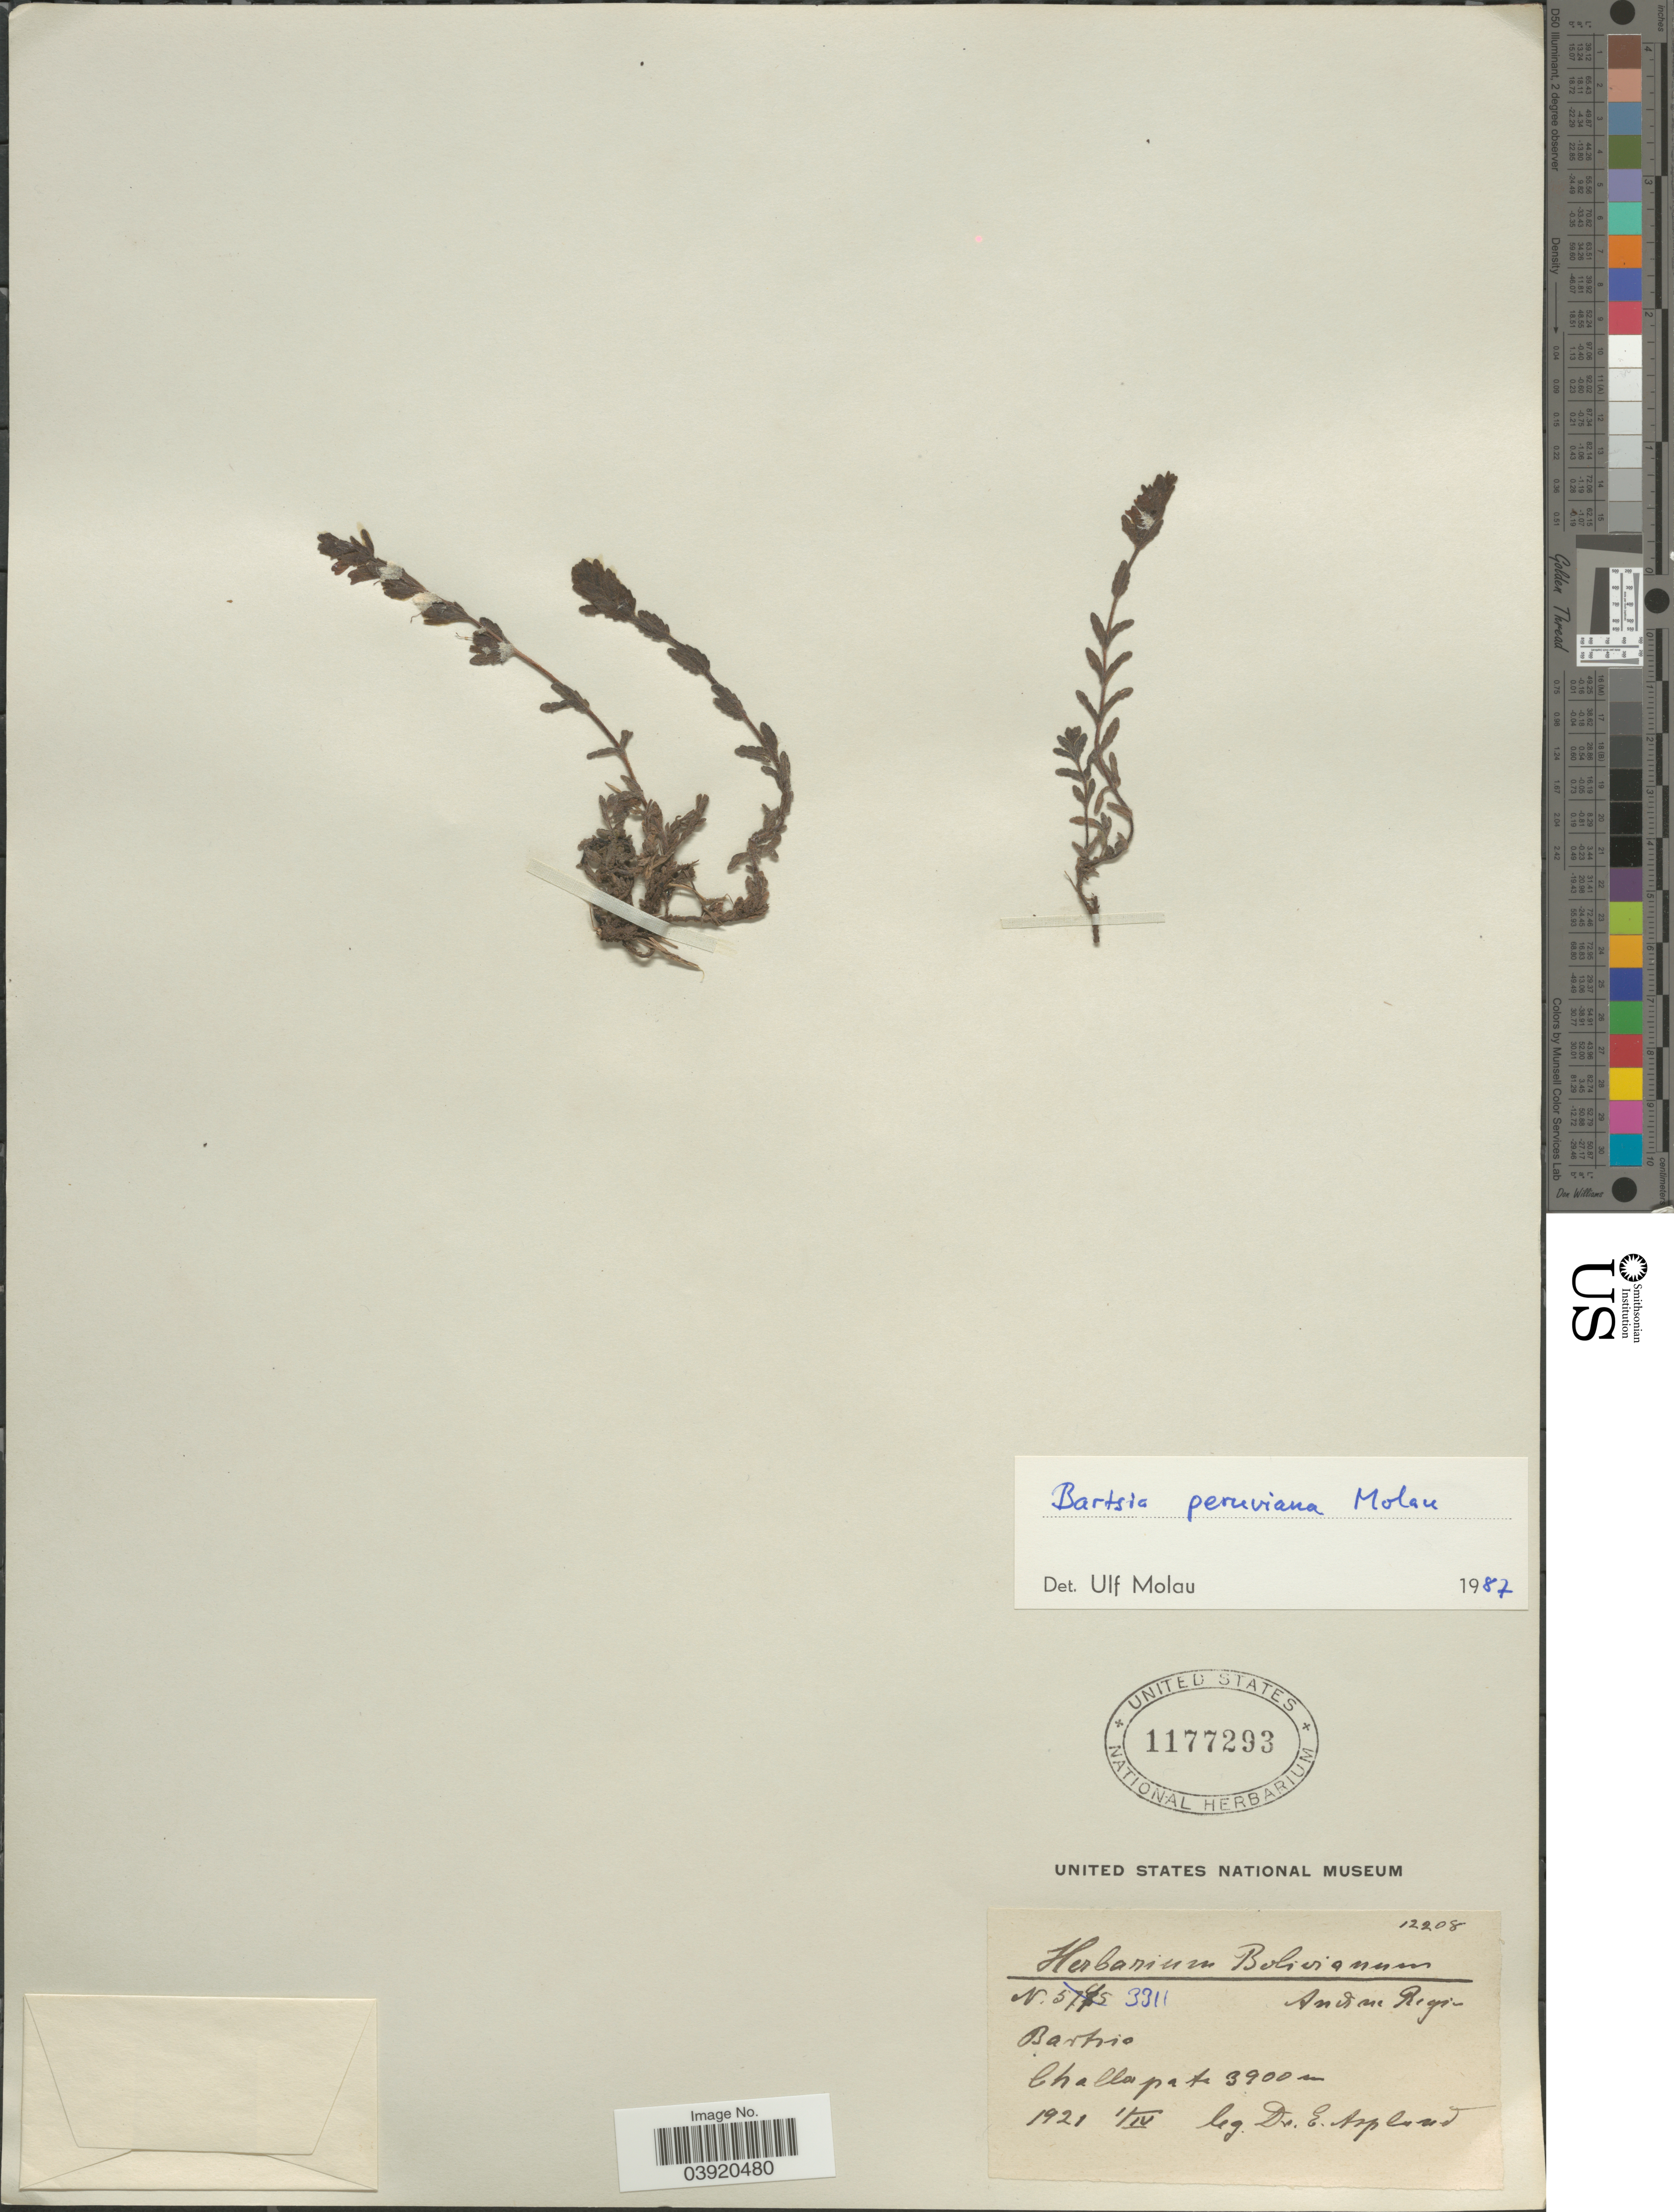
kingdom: Plantae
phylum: Tracheophyta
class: Magnoliopsida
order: Lamiales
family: Orobanchaceae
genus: Bartsia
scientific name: Bartsia peruviana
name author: Walp.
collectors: E. Asplund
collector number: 3311/12208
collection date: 1921-04-01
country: Bolivia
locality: Andina Region. Challapata.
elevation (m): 3900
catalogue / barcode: US 1177293